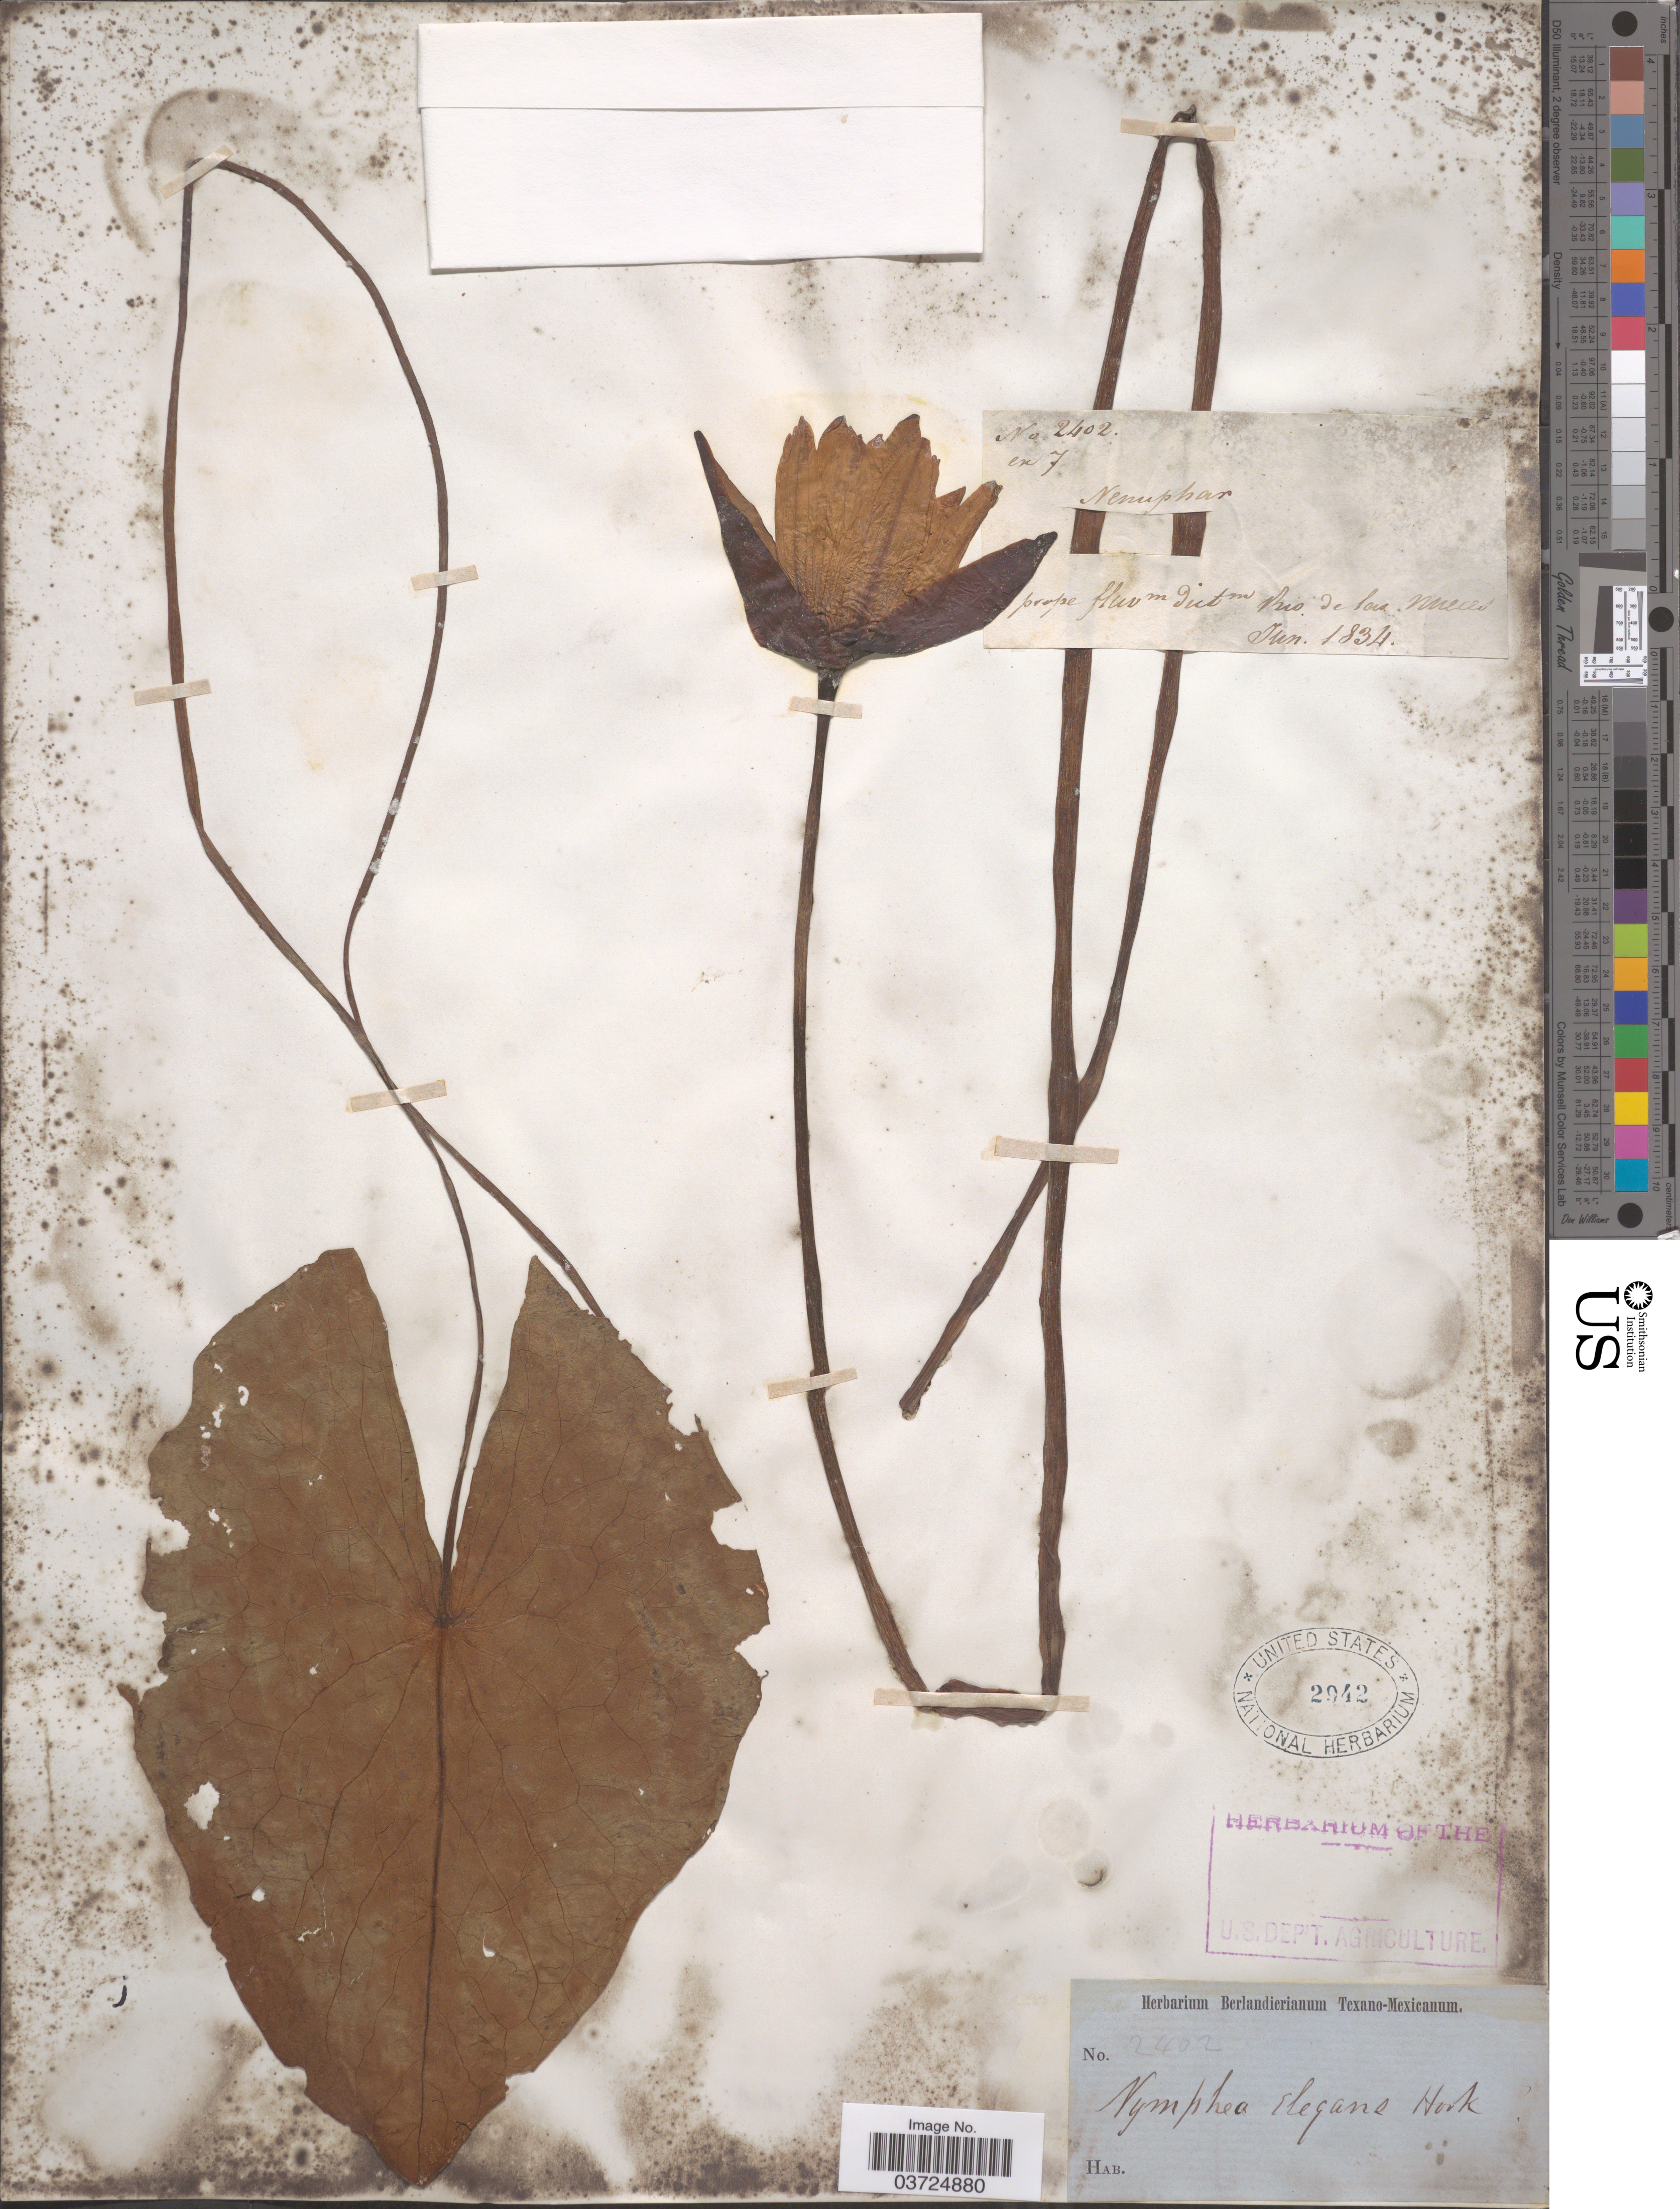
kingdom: Plantae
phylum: Tracheophyta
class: Magnoliopsida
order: Nymphaeales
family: Nymphaeaceae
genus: Nymphaea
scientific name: Nymphaea elegans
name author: Hook.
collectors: ex Herb. Berlandierianum Texano-Mexicanum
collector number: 2402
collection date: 1834-06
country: United States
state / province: Texas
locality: Prope fluvm Dictm Rio de las Nueces.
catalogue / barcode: US 2942